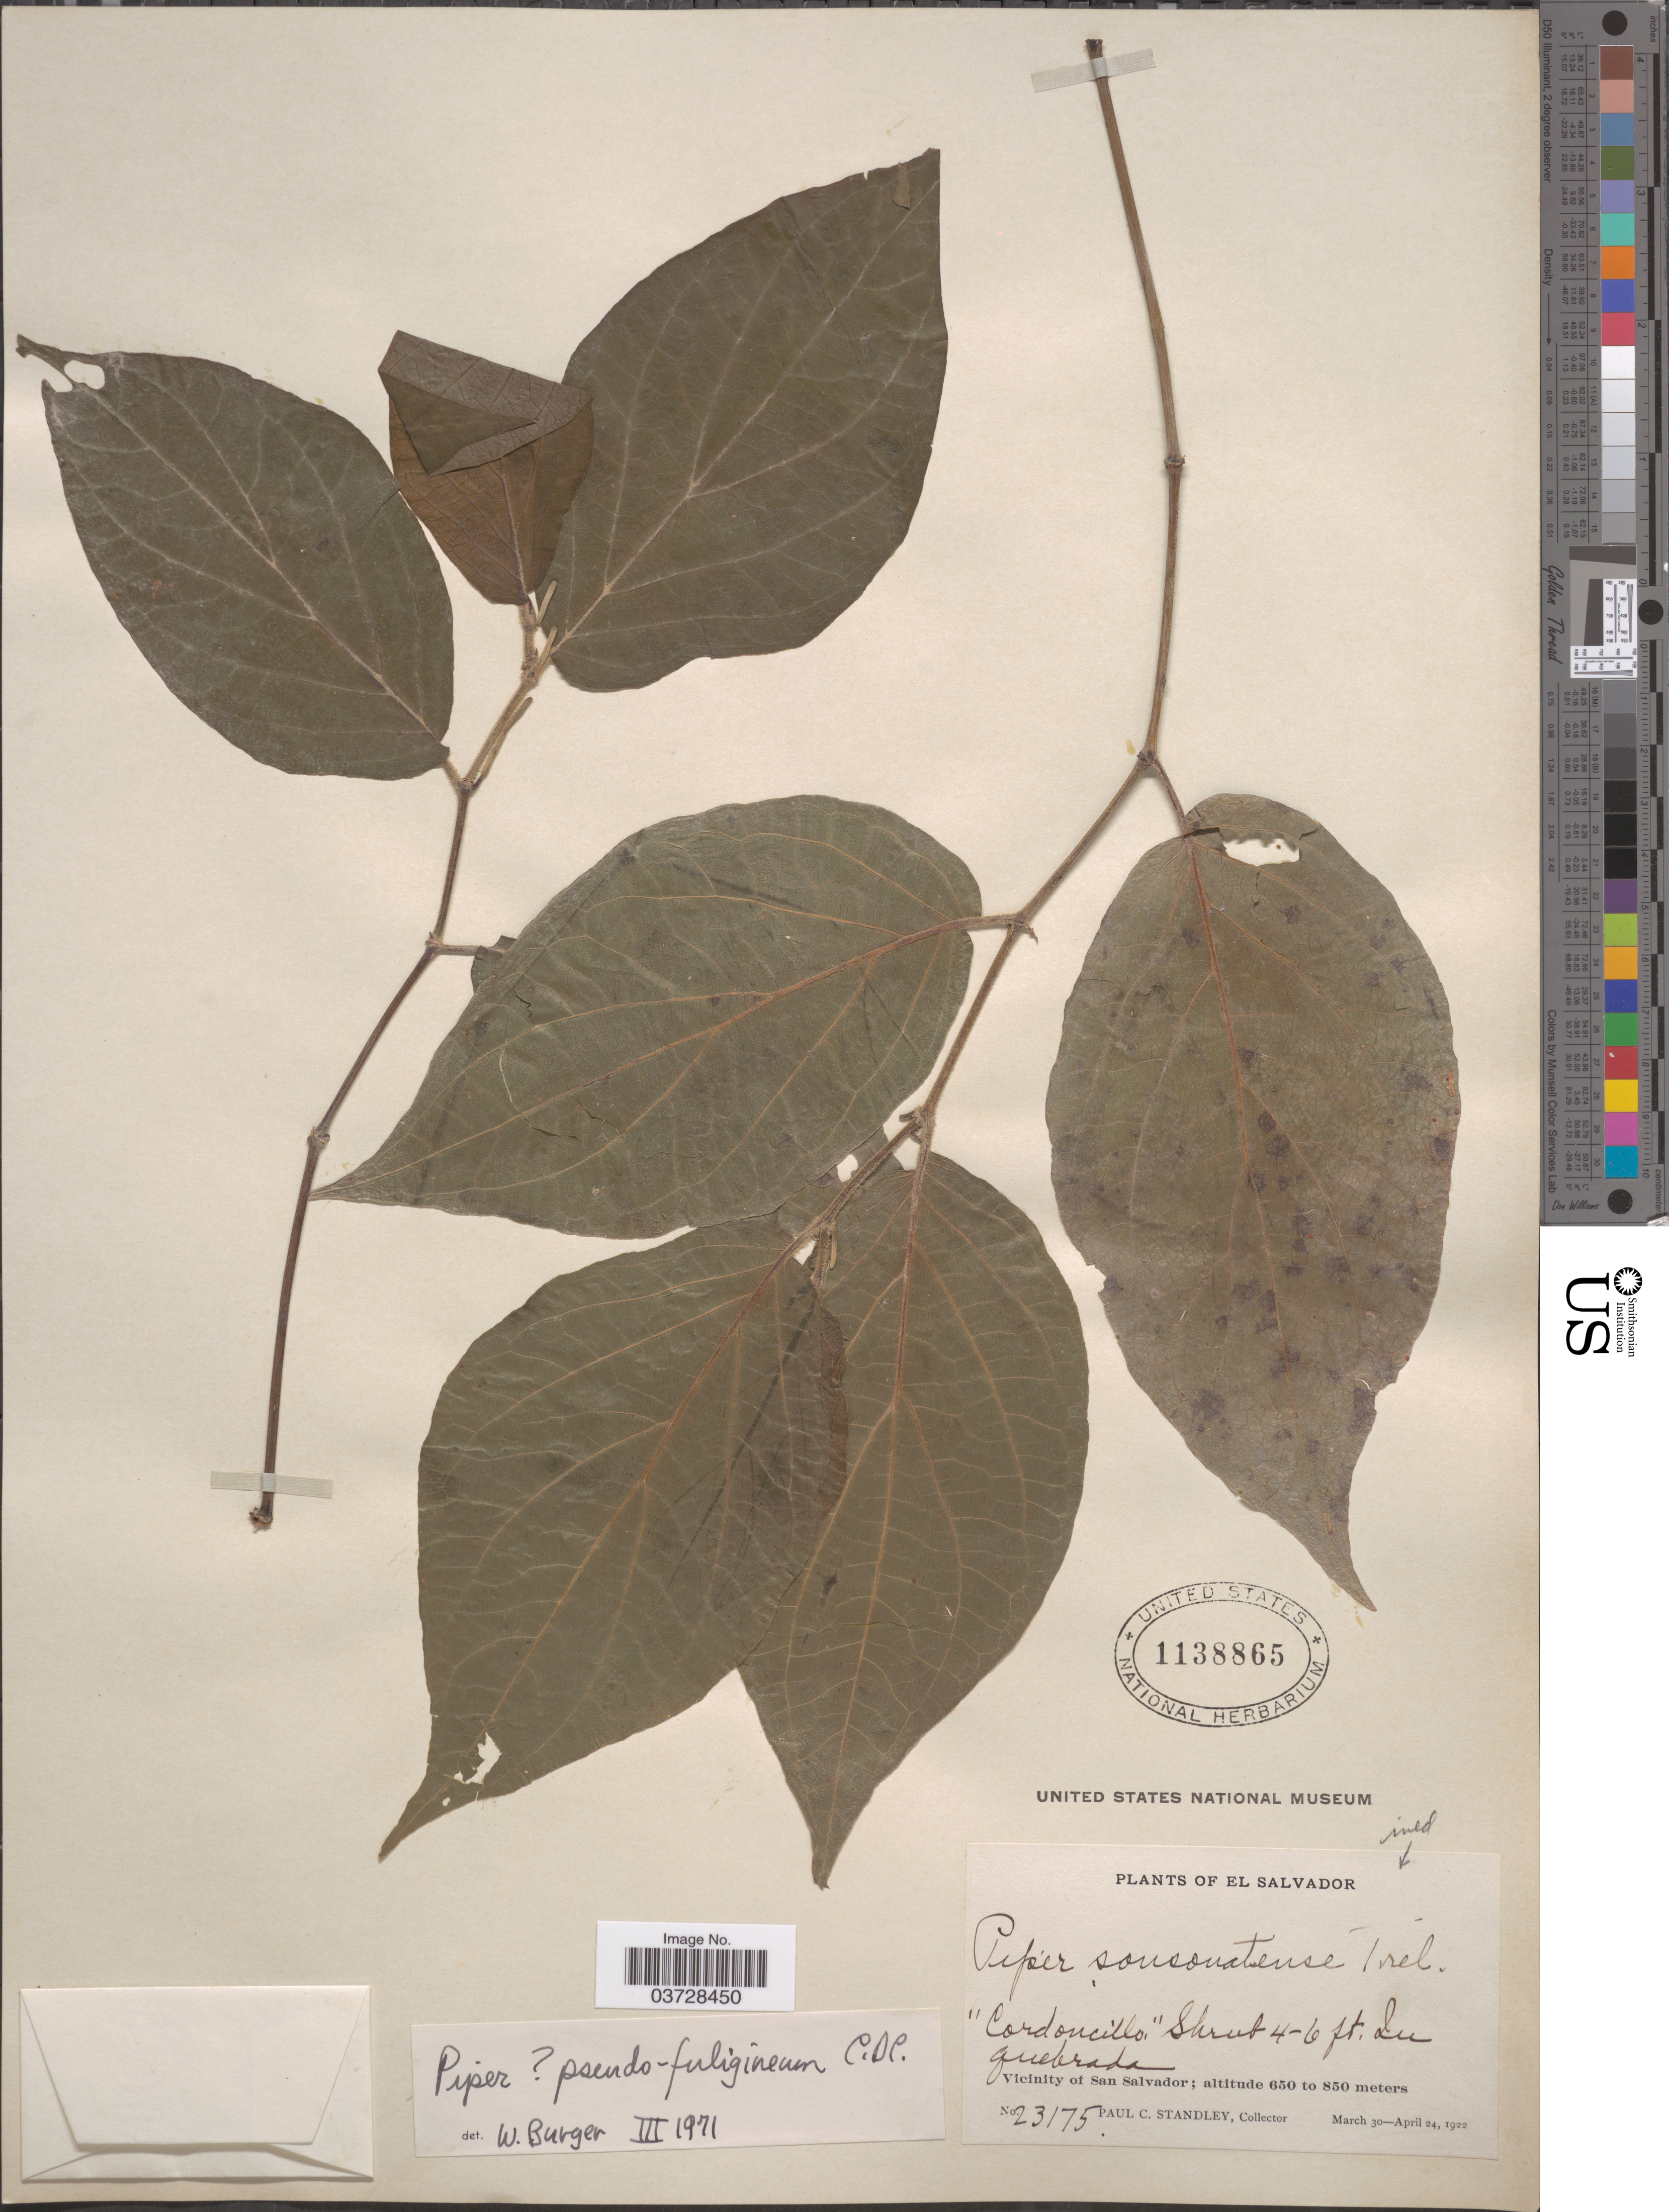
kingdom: Plantae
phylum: Tracheophyta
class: Magnoliopsida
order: Piperales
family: Piperaceae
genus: Piper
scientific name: Piper pseudofuligineum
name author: C. DC.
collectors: P. C. Standley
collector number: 23175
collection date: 1922-03-30/1922-04-24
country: El Salvador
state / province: San Salvador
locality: Quebrada. Vicinity of San Salvador.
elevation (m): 650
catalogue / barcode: US 1138865